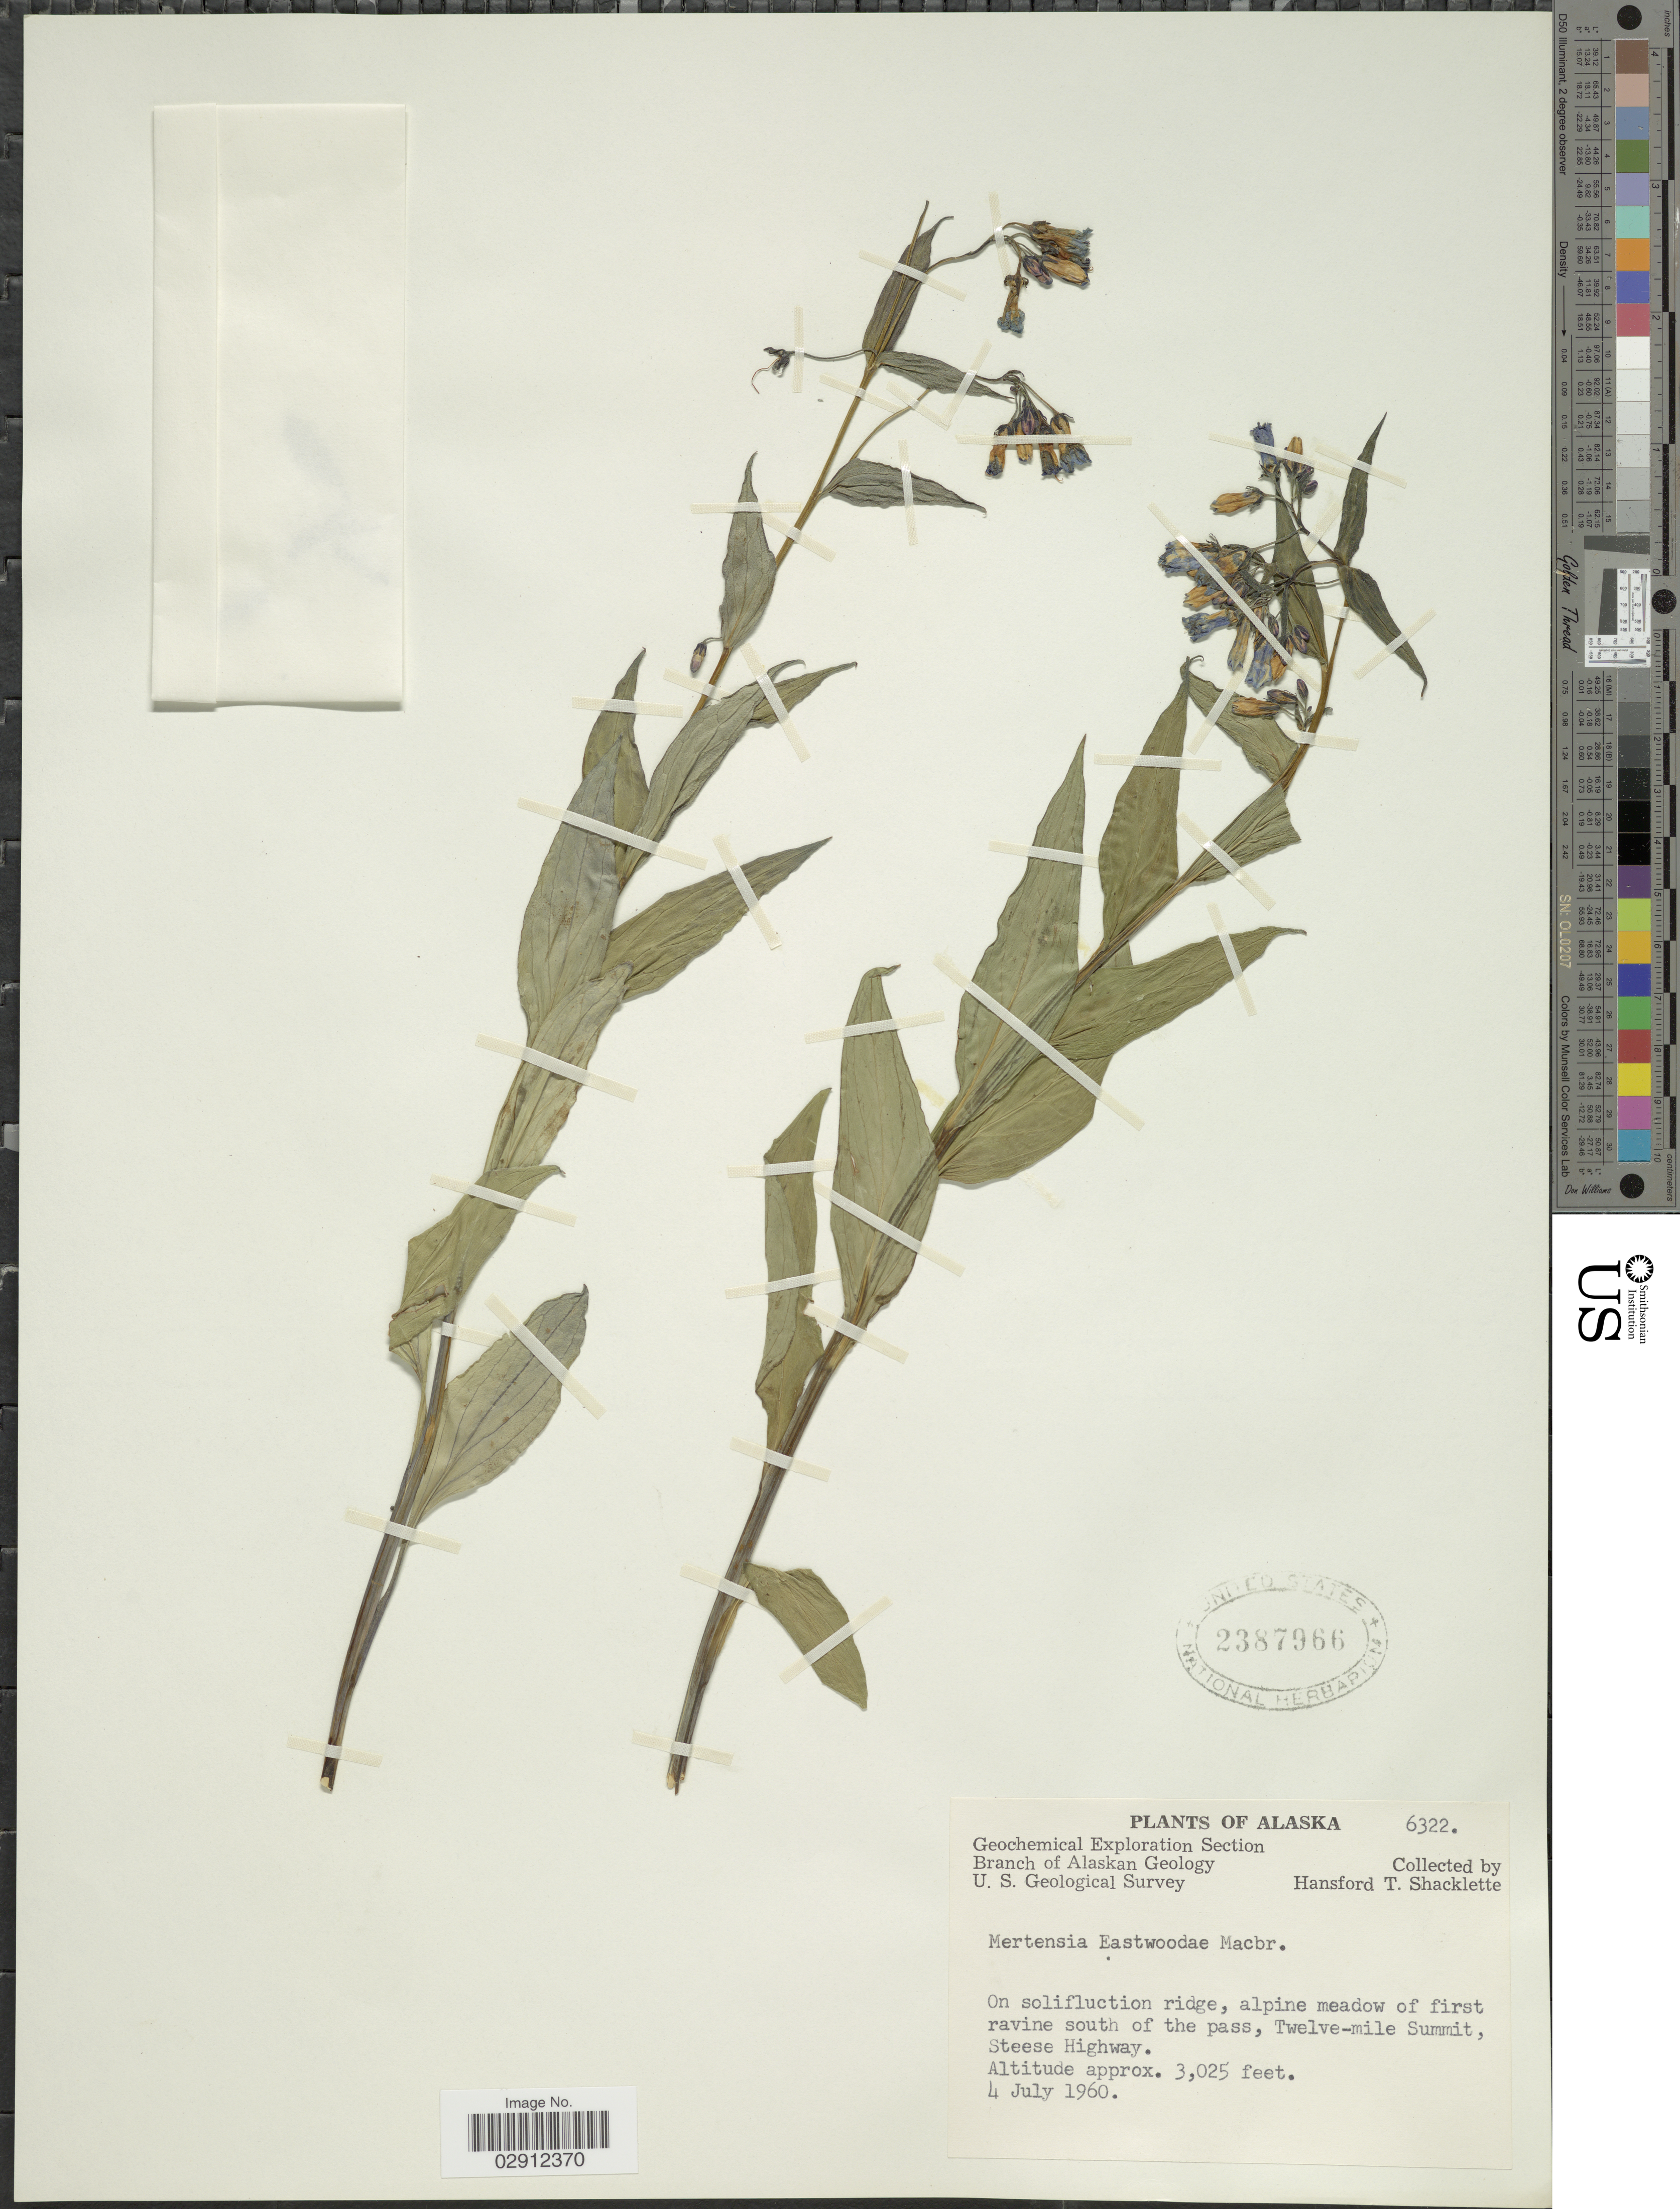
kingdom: Plantae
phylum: Tracheophyta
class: Magnoliopsida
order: Boraginales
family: Boraginaceae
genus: Mertensia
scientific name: Mertensia eastwoodiae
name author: J.F. Macbr.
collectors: H. Shacklette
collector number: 6322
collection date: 1960-07-04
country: United States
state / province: Alaska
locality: First ravine south of the pass, Twelve-mile Summit, Steese Highway.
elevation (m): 922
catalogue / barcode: US 2387966